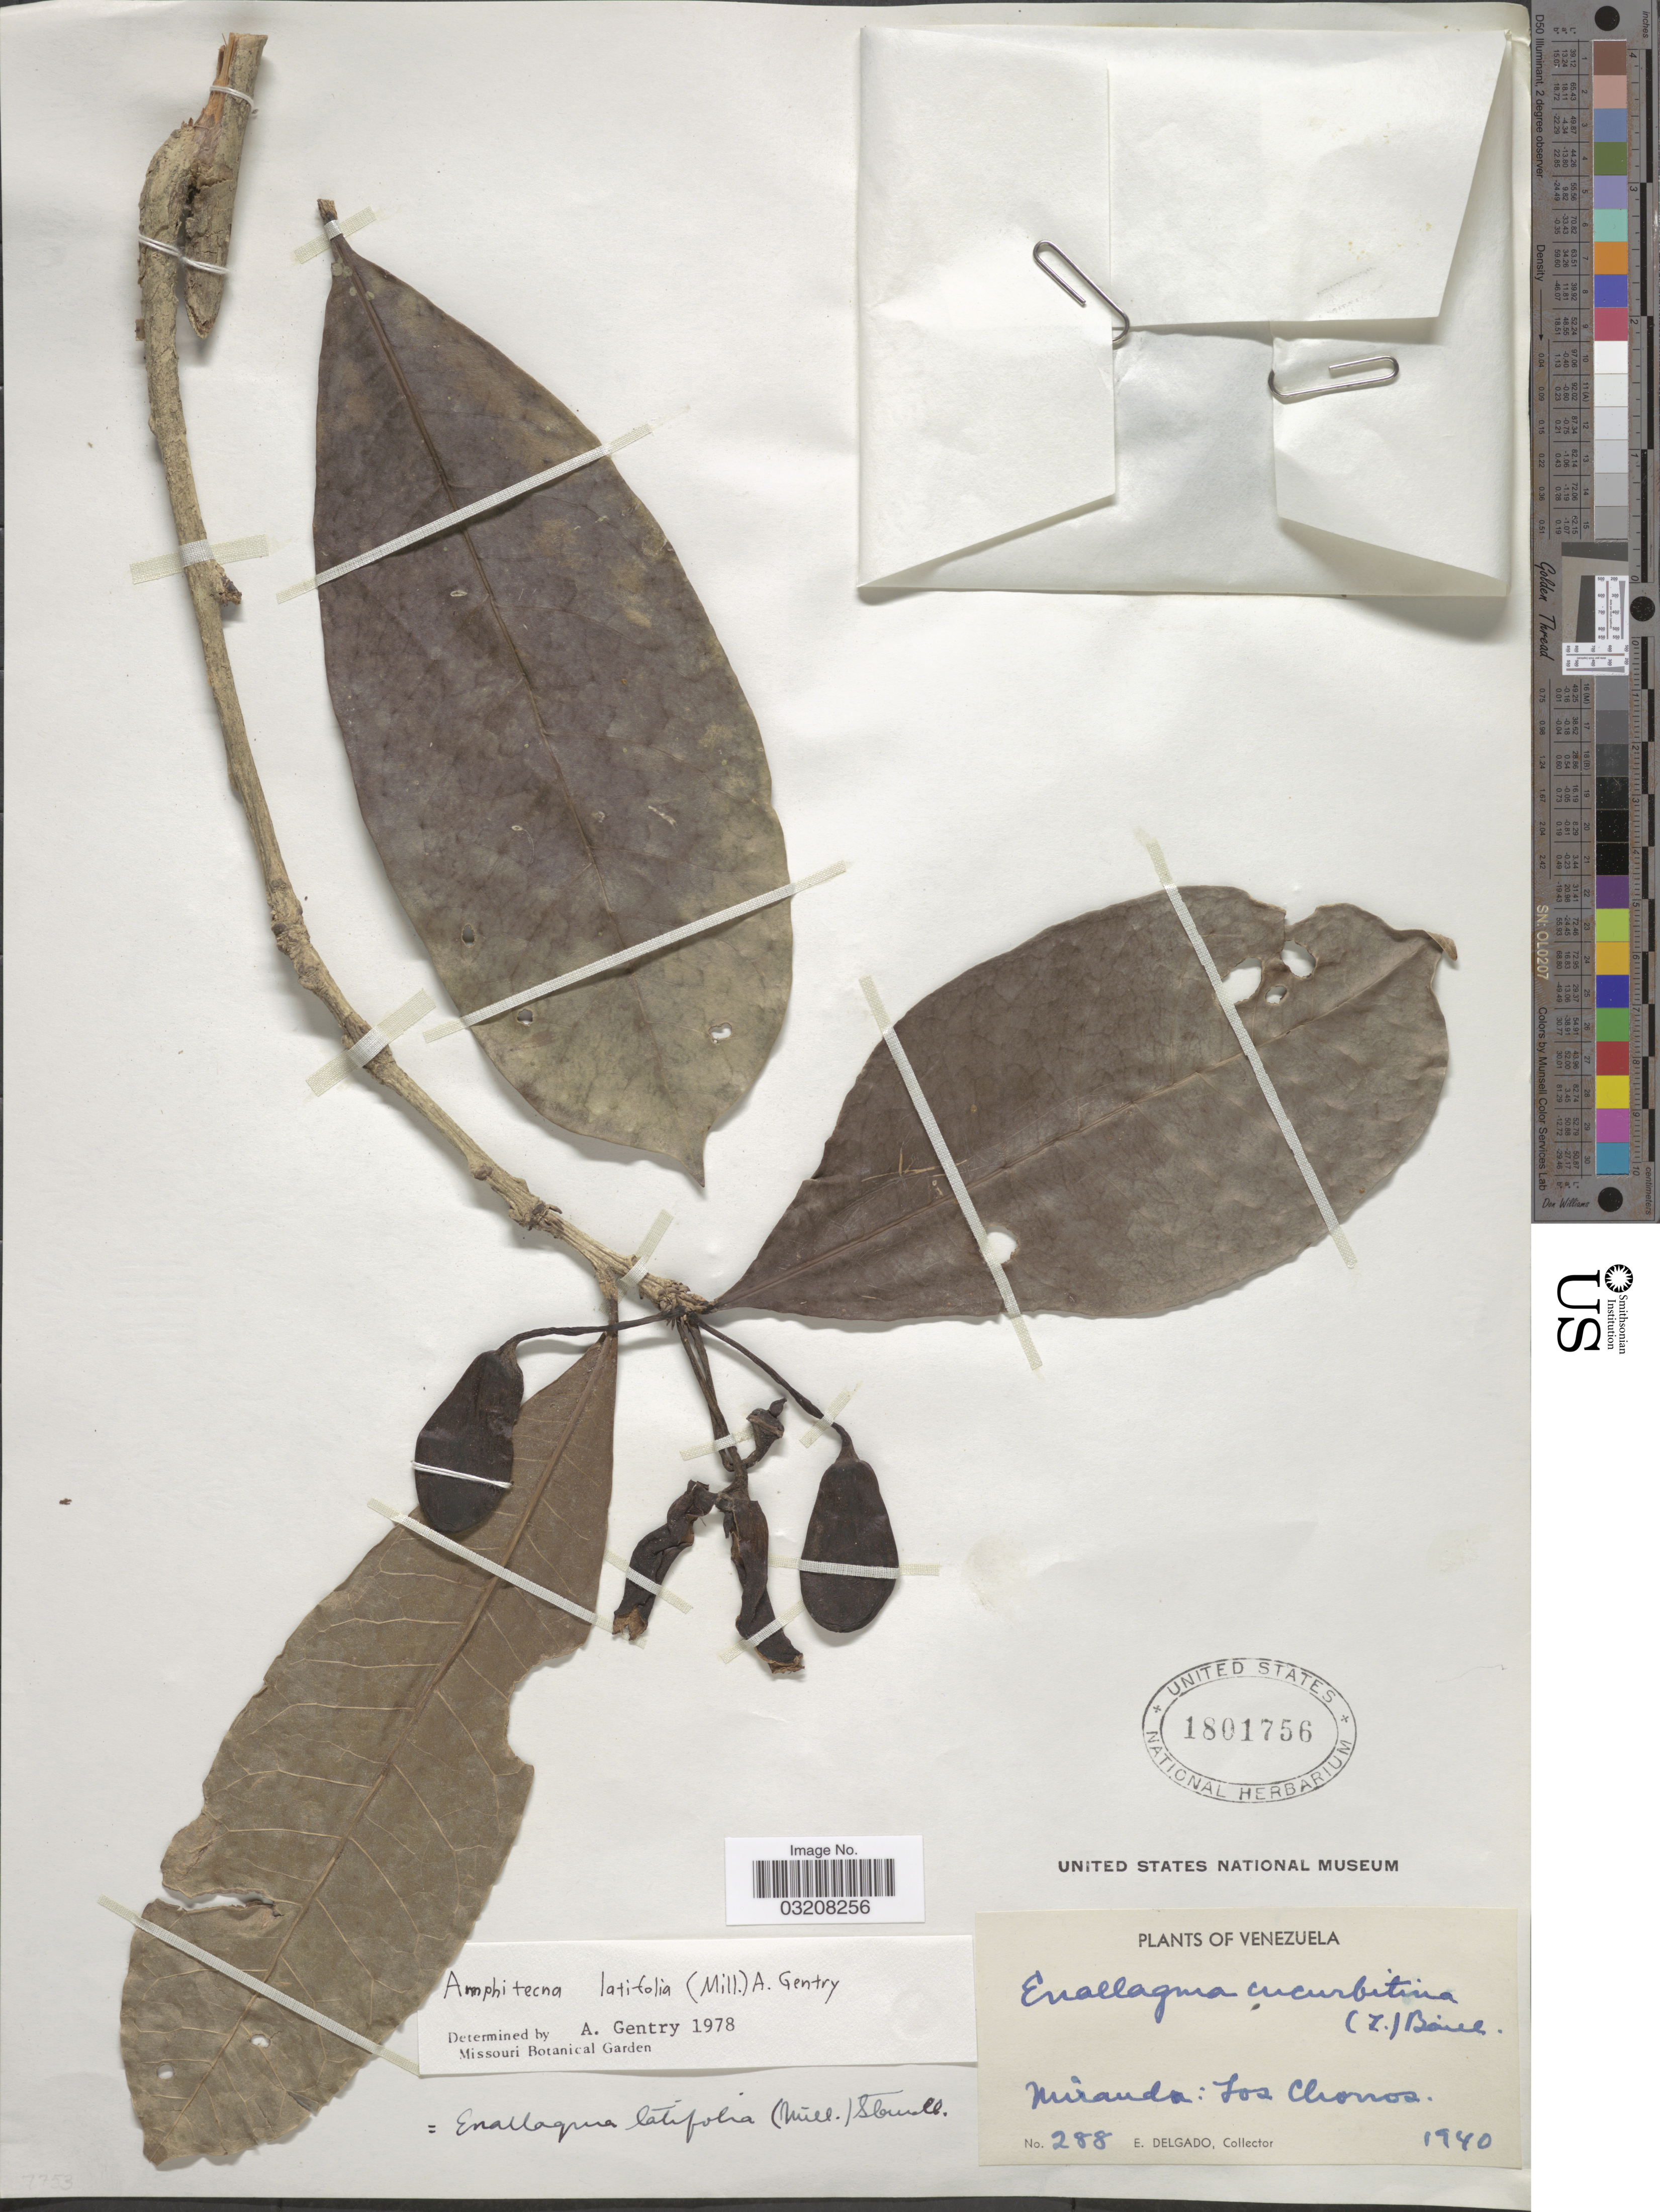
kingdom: Plantae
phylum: Tracheophyta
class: Magnoliopsida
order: Lamiales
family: Bignoniaceae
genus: Amphitecna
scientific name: Amphitecna latifolia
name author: (Mill.) A.H. Gentry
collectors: E. Delgado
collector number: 288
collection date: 1940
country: Venezuela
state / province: Miranda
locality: Los Chorros.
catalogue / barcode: US 1801756